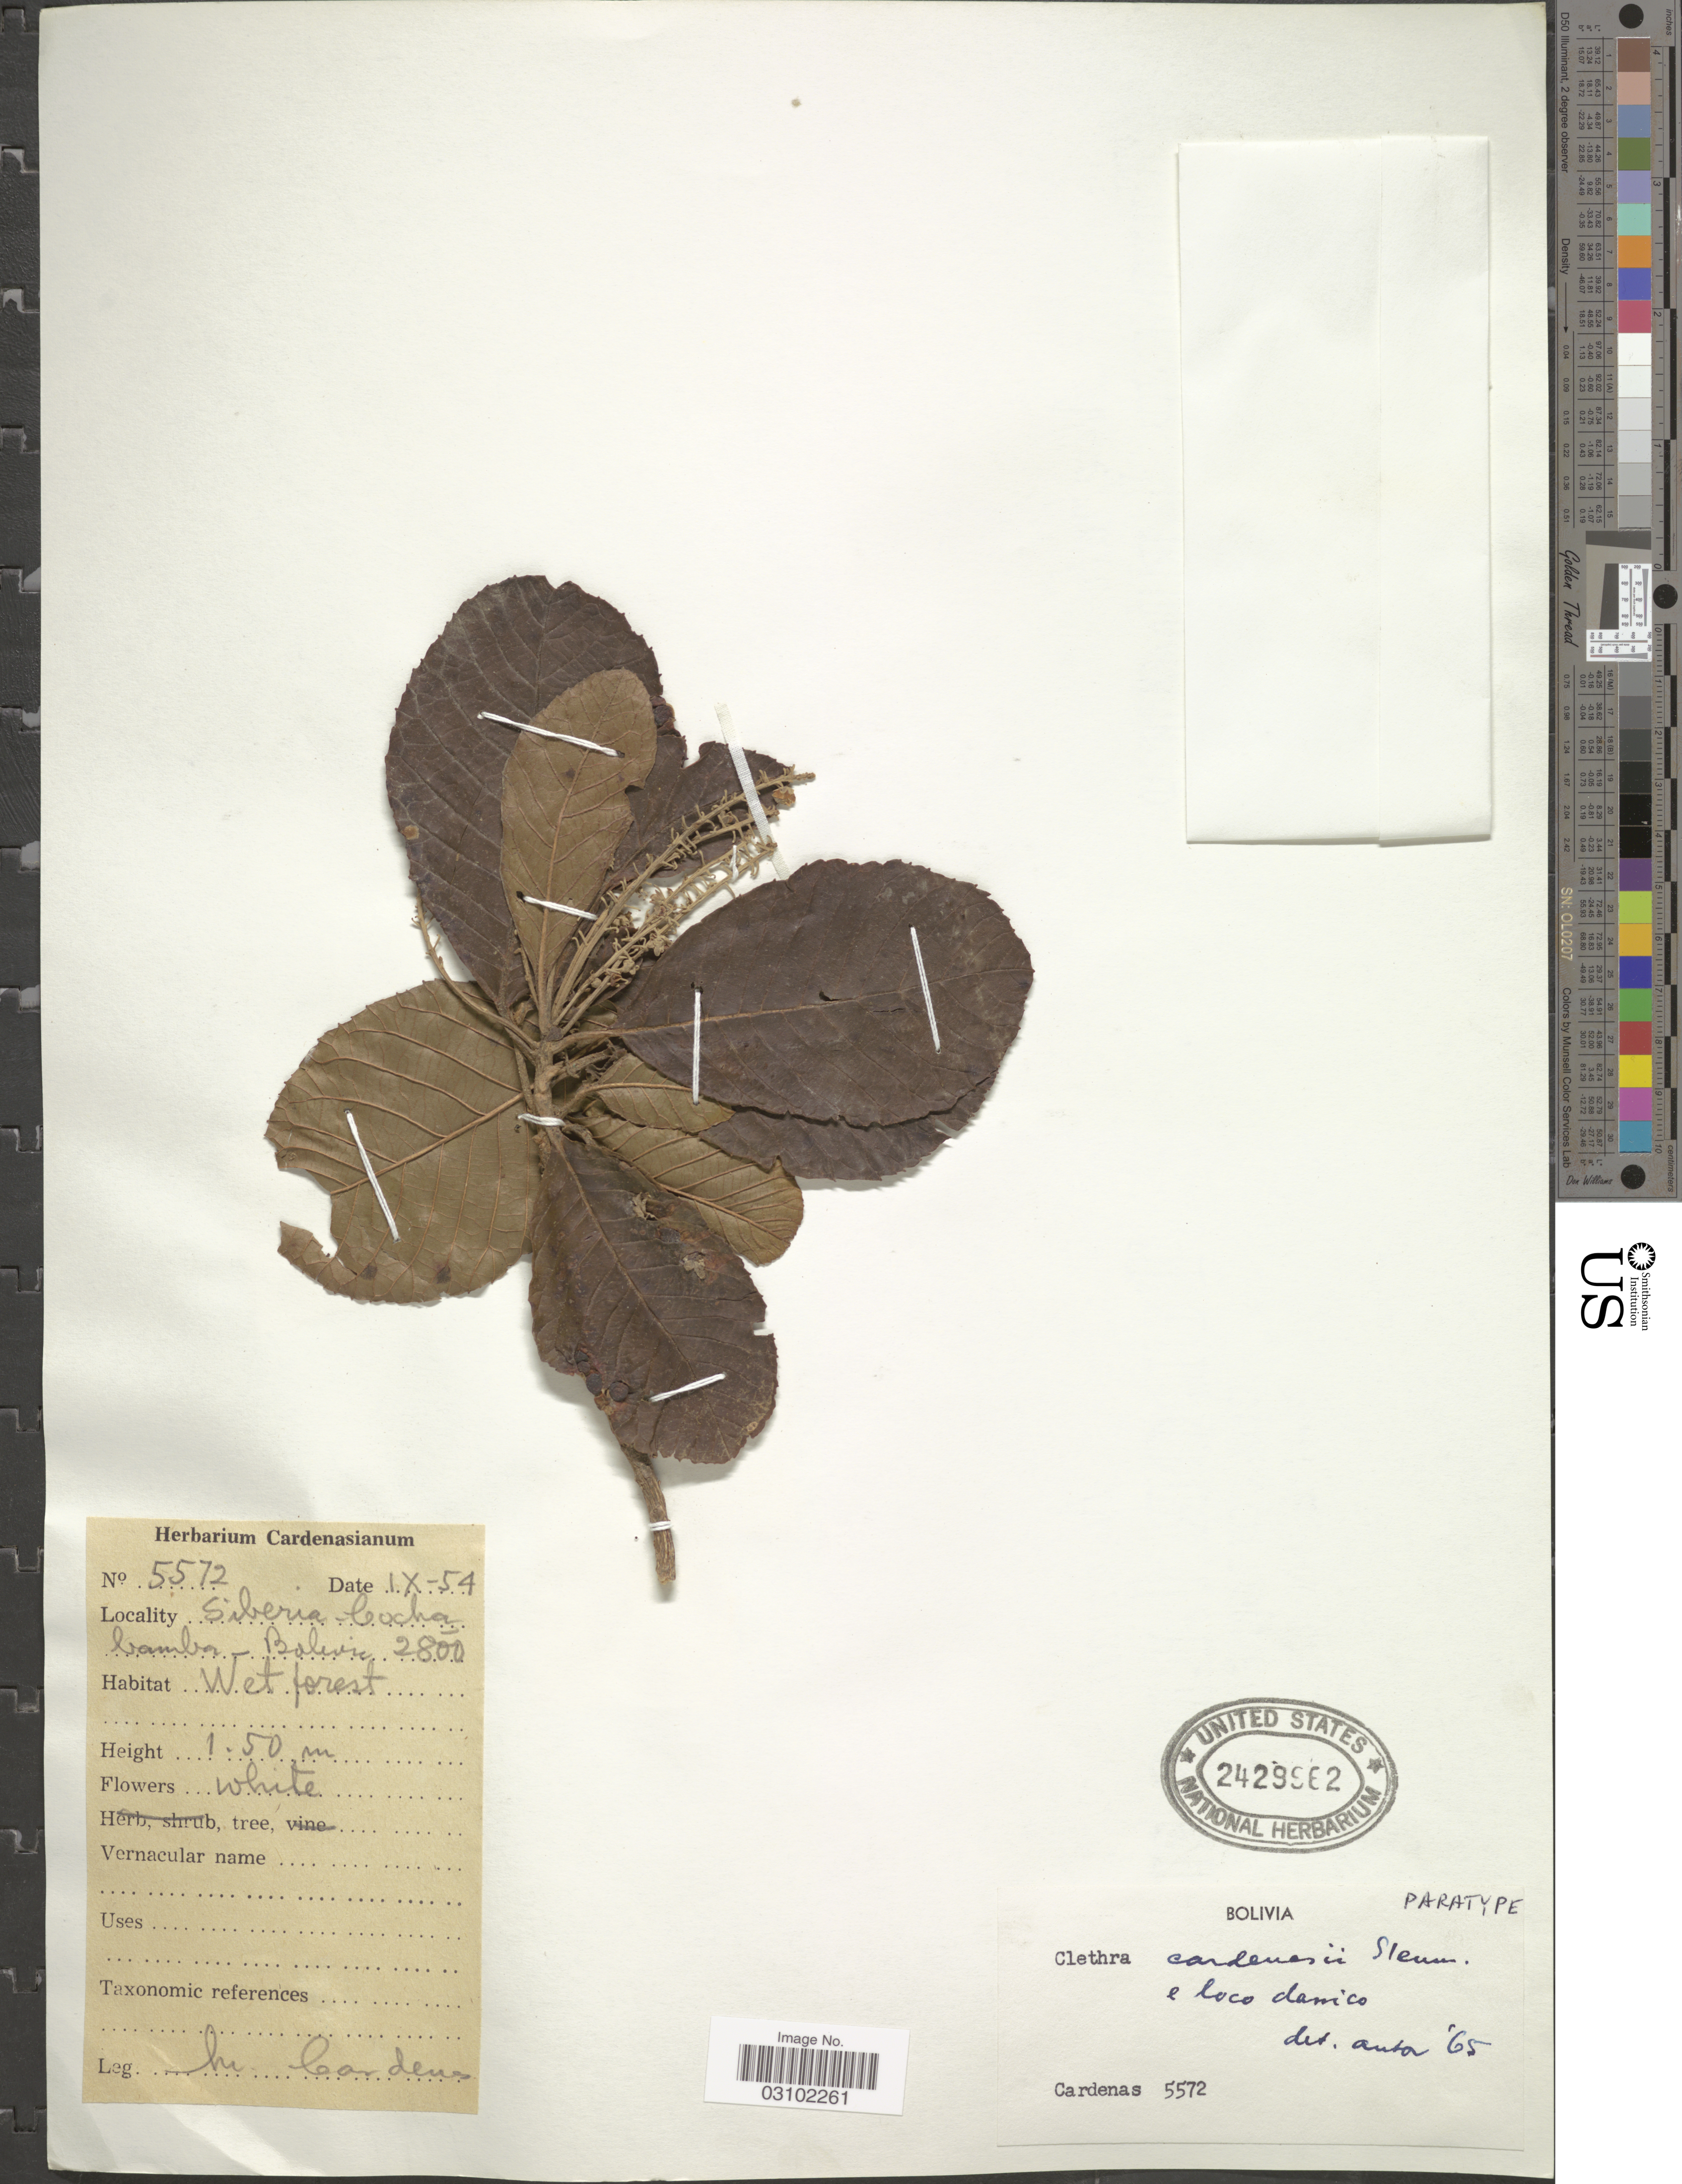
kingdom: Plantae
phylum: Tracheophyta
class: Magnoliopsida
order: Ericales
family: Clethraceae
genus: Clethra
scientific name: Clethra cardenasii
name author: Sleumer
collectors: M. Cárdenas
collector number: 5572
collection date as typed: Transcribed d/m/y: /9/54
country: Bolivia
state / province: Cochabamba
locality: Siberia.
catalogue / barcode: US 2429962